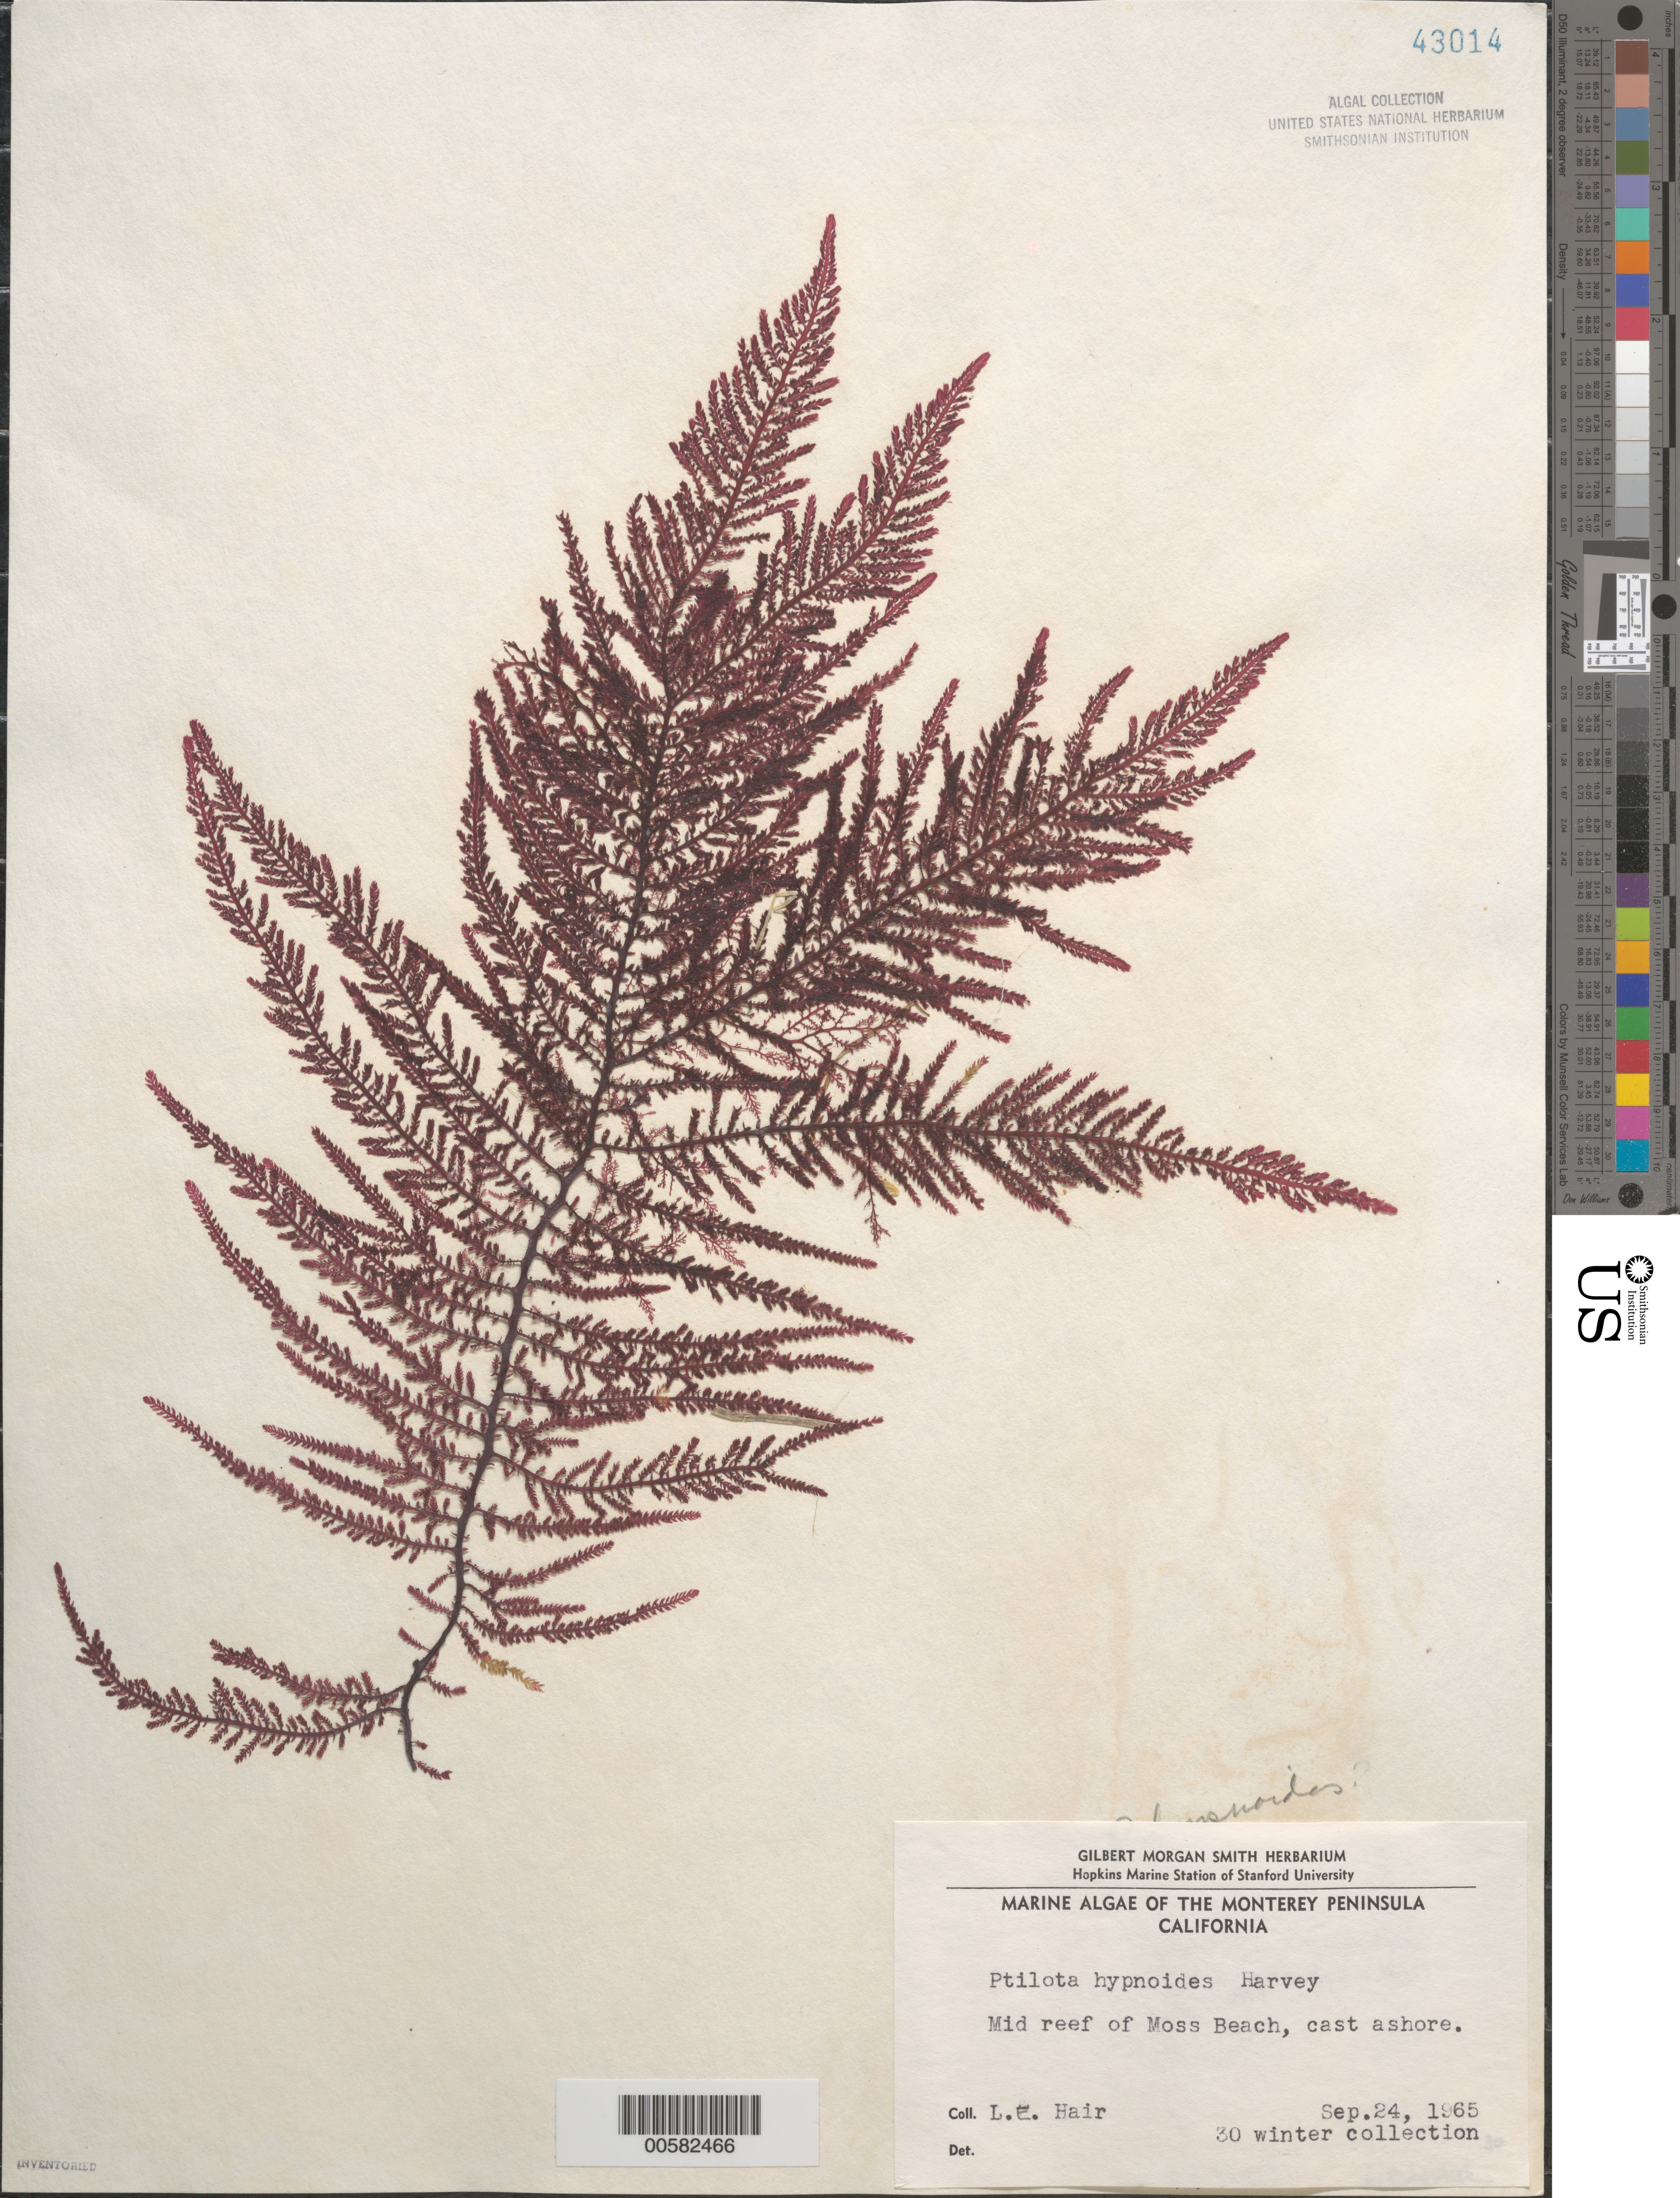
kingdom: Plantae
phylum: Rhodophyta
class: Florideophyceae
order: Ceramiales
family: Wrangeliaceae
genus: Ptilota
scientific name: Ptilota hypnoides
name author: Harv. in Hook. & Arn.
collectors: L. Hair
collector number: Leh 30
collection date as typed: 24 Sep 1965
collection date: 1965-09-24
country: United States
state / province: California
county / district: Monterey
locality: Middle Reef of Moss Beach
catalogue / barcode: US 43014